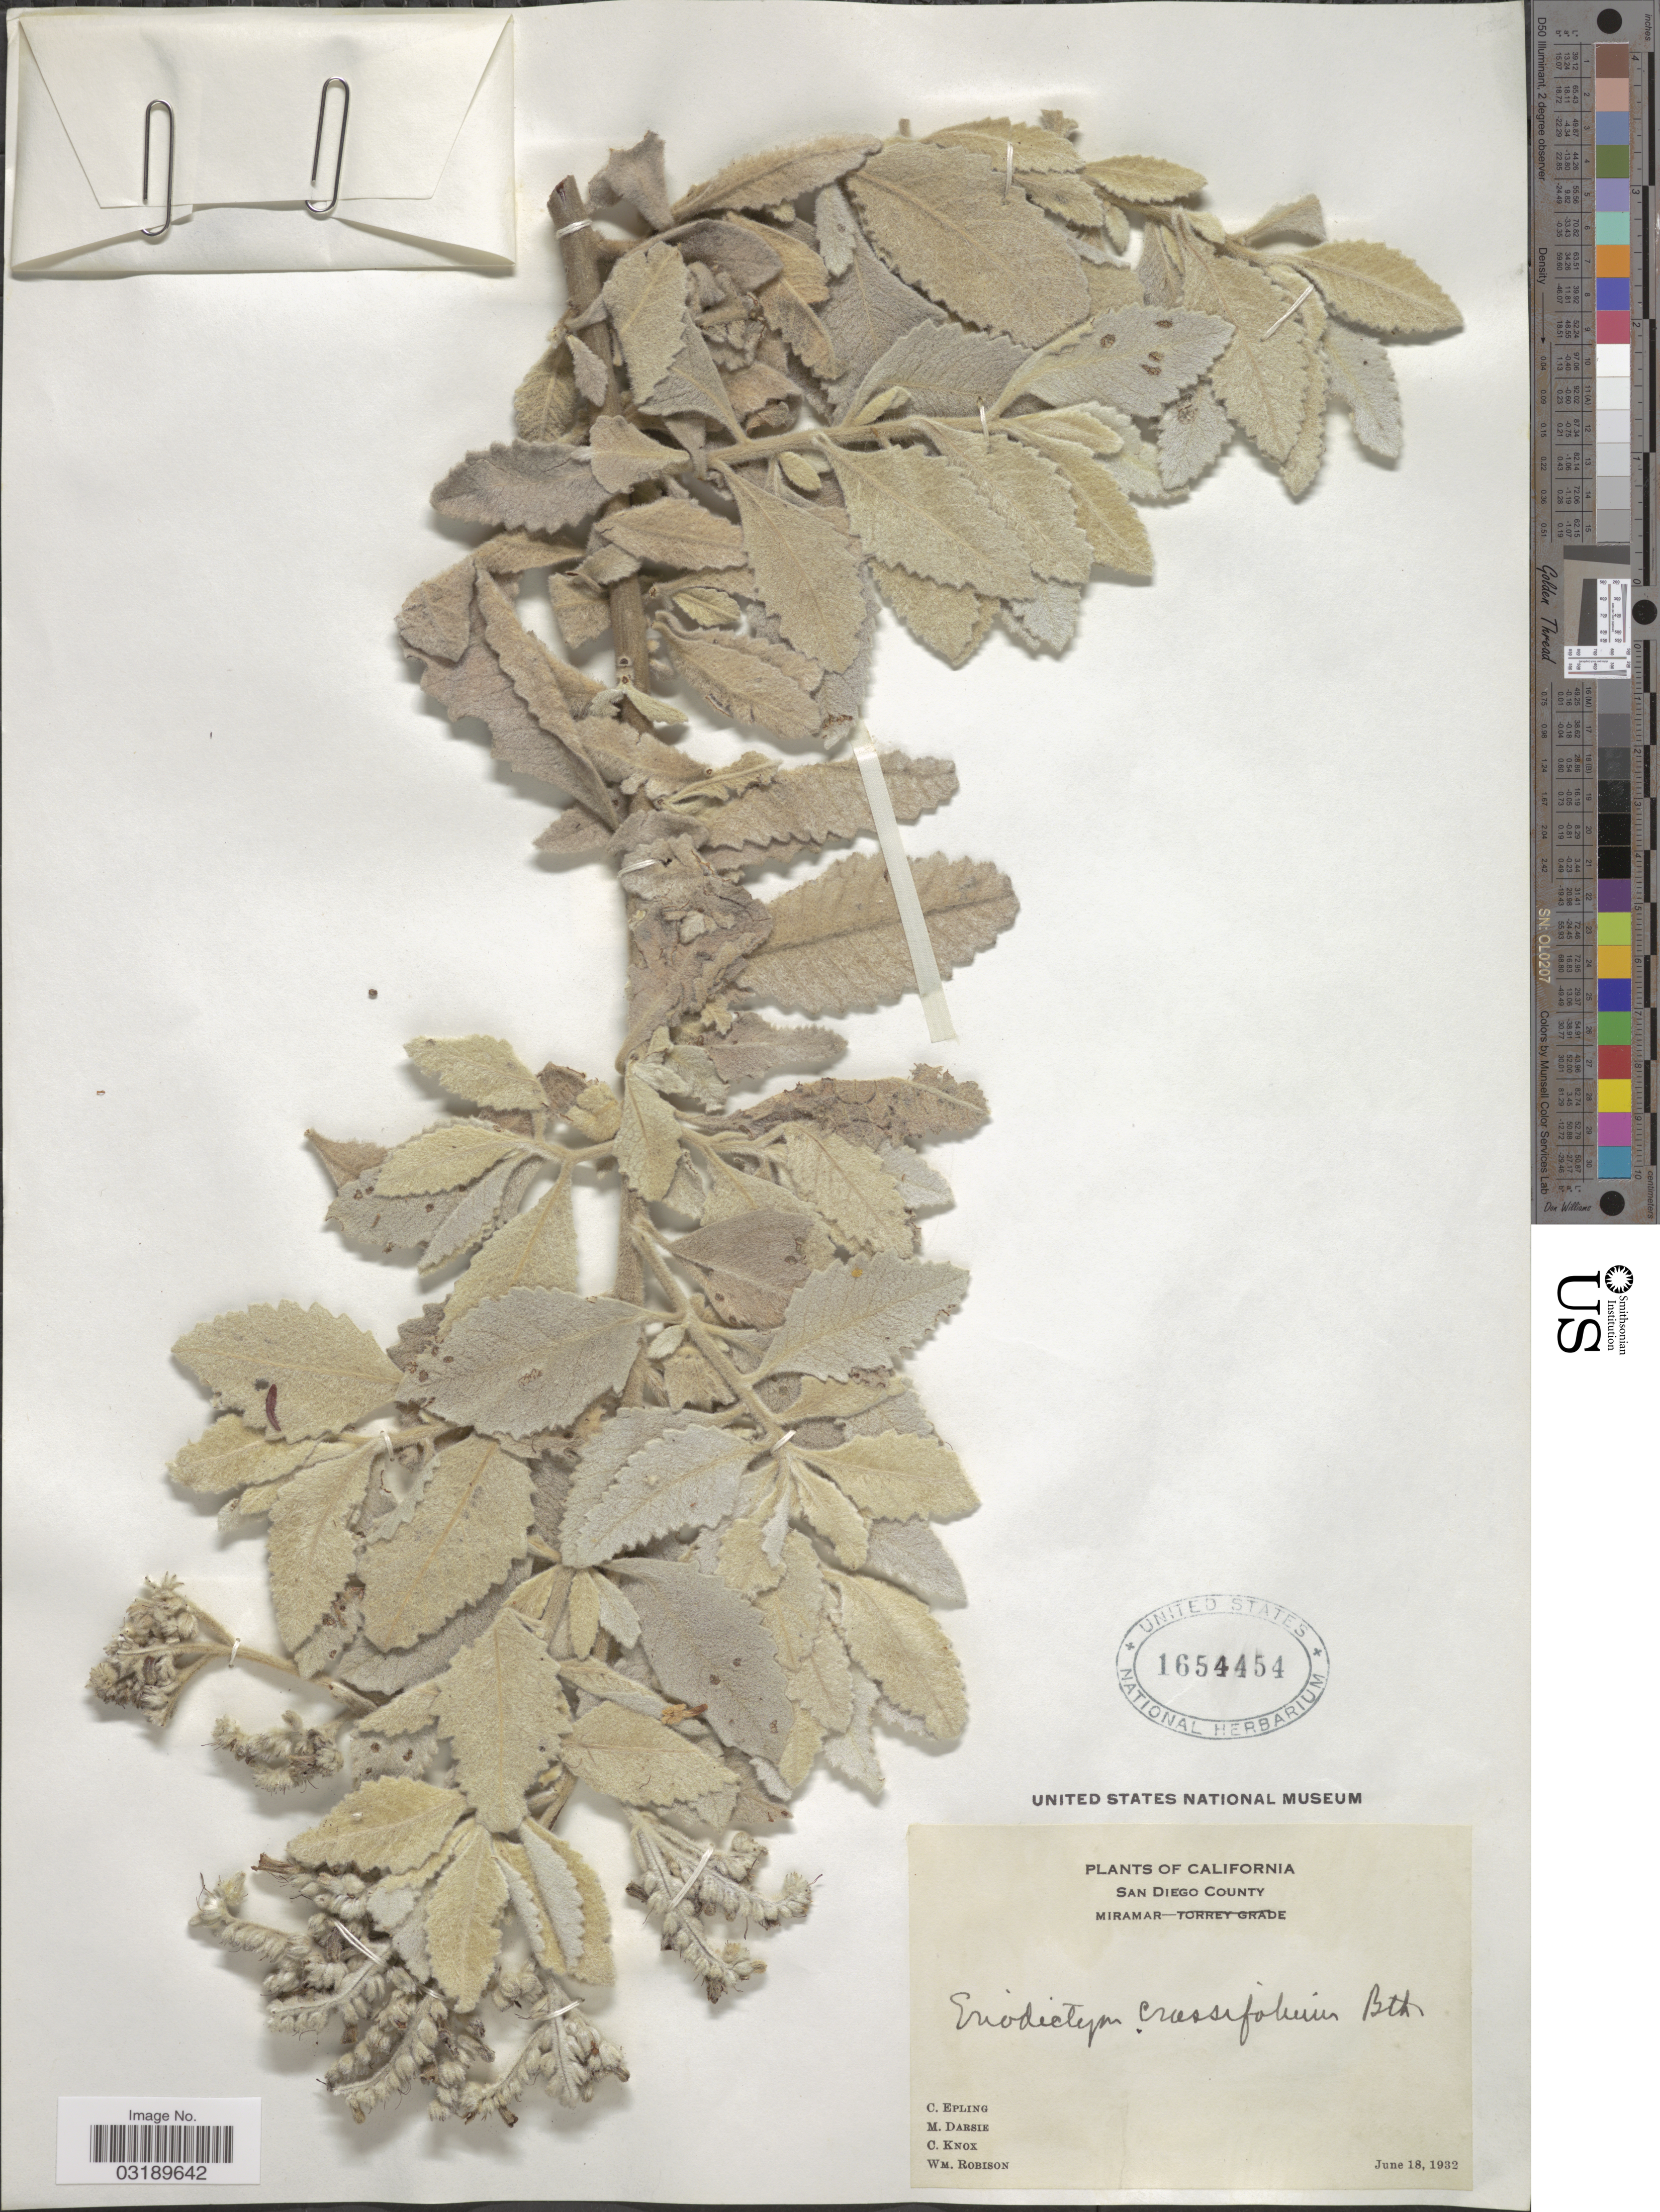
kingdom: Plantae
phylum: Tracheophyta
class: Magnoliopsida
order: Boraginales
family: Namaceae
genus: Eriodictyon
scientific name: Eriodictyon crassifolium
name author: Benth.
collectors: C. C. Epling, M. Darsie, C. Knox & W. Robison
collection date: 1932-06-18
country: United States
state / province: California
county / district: San Diego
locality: San Diego County.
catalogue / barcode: US 1654454